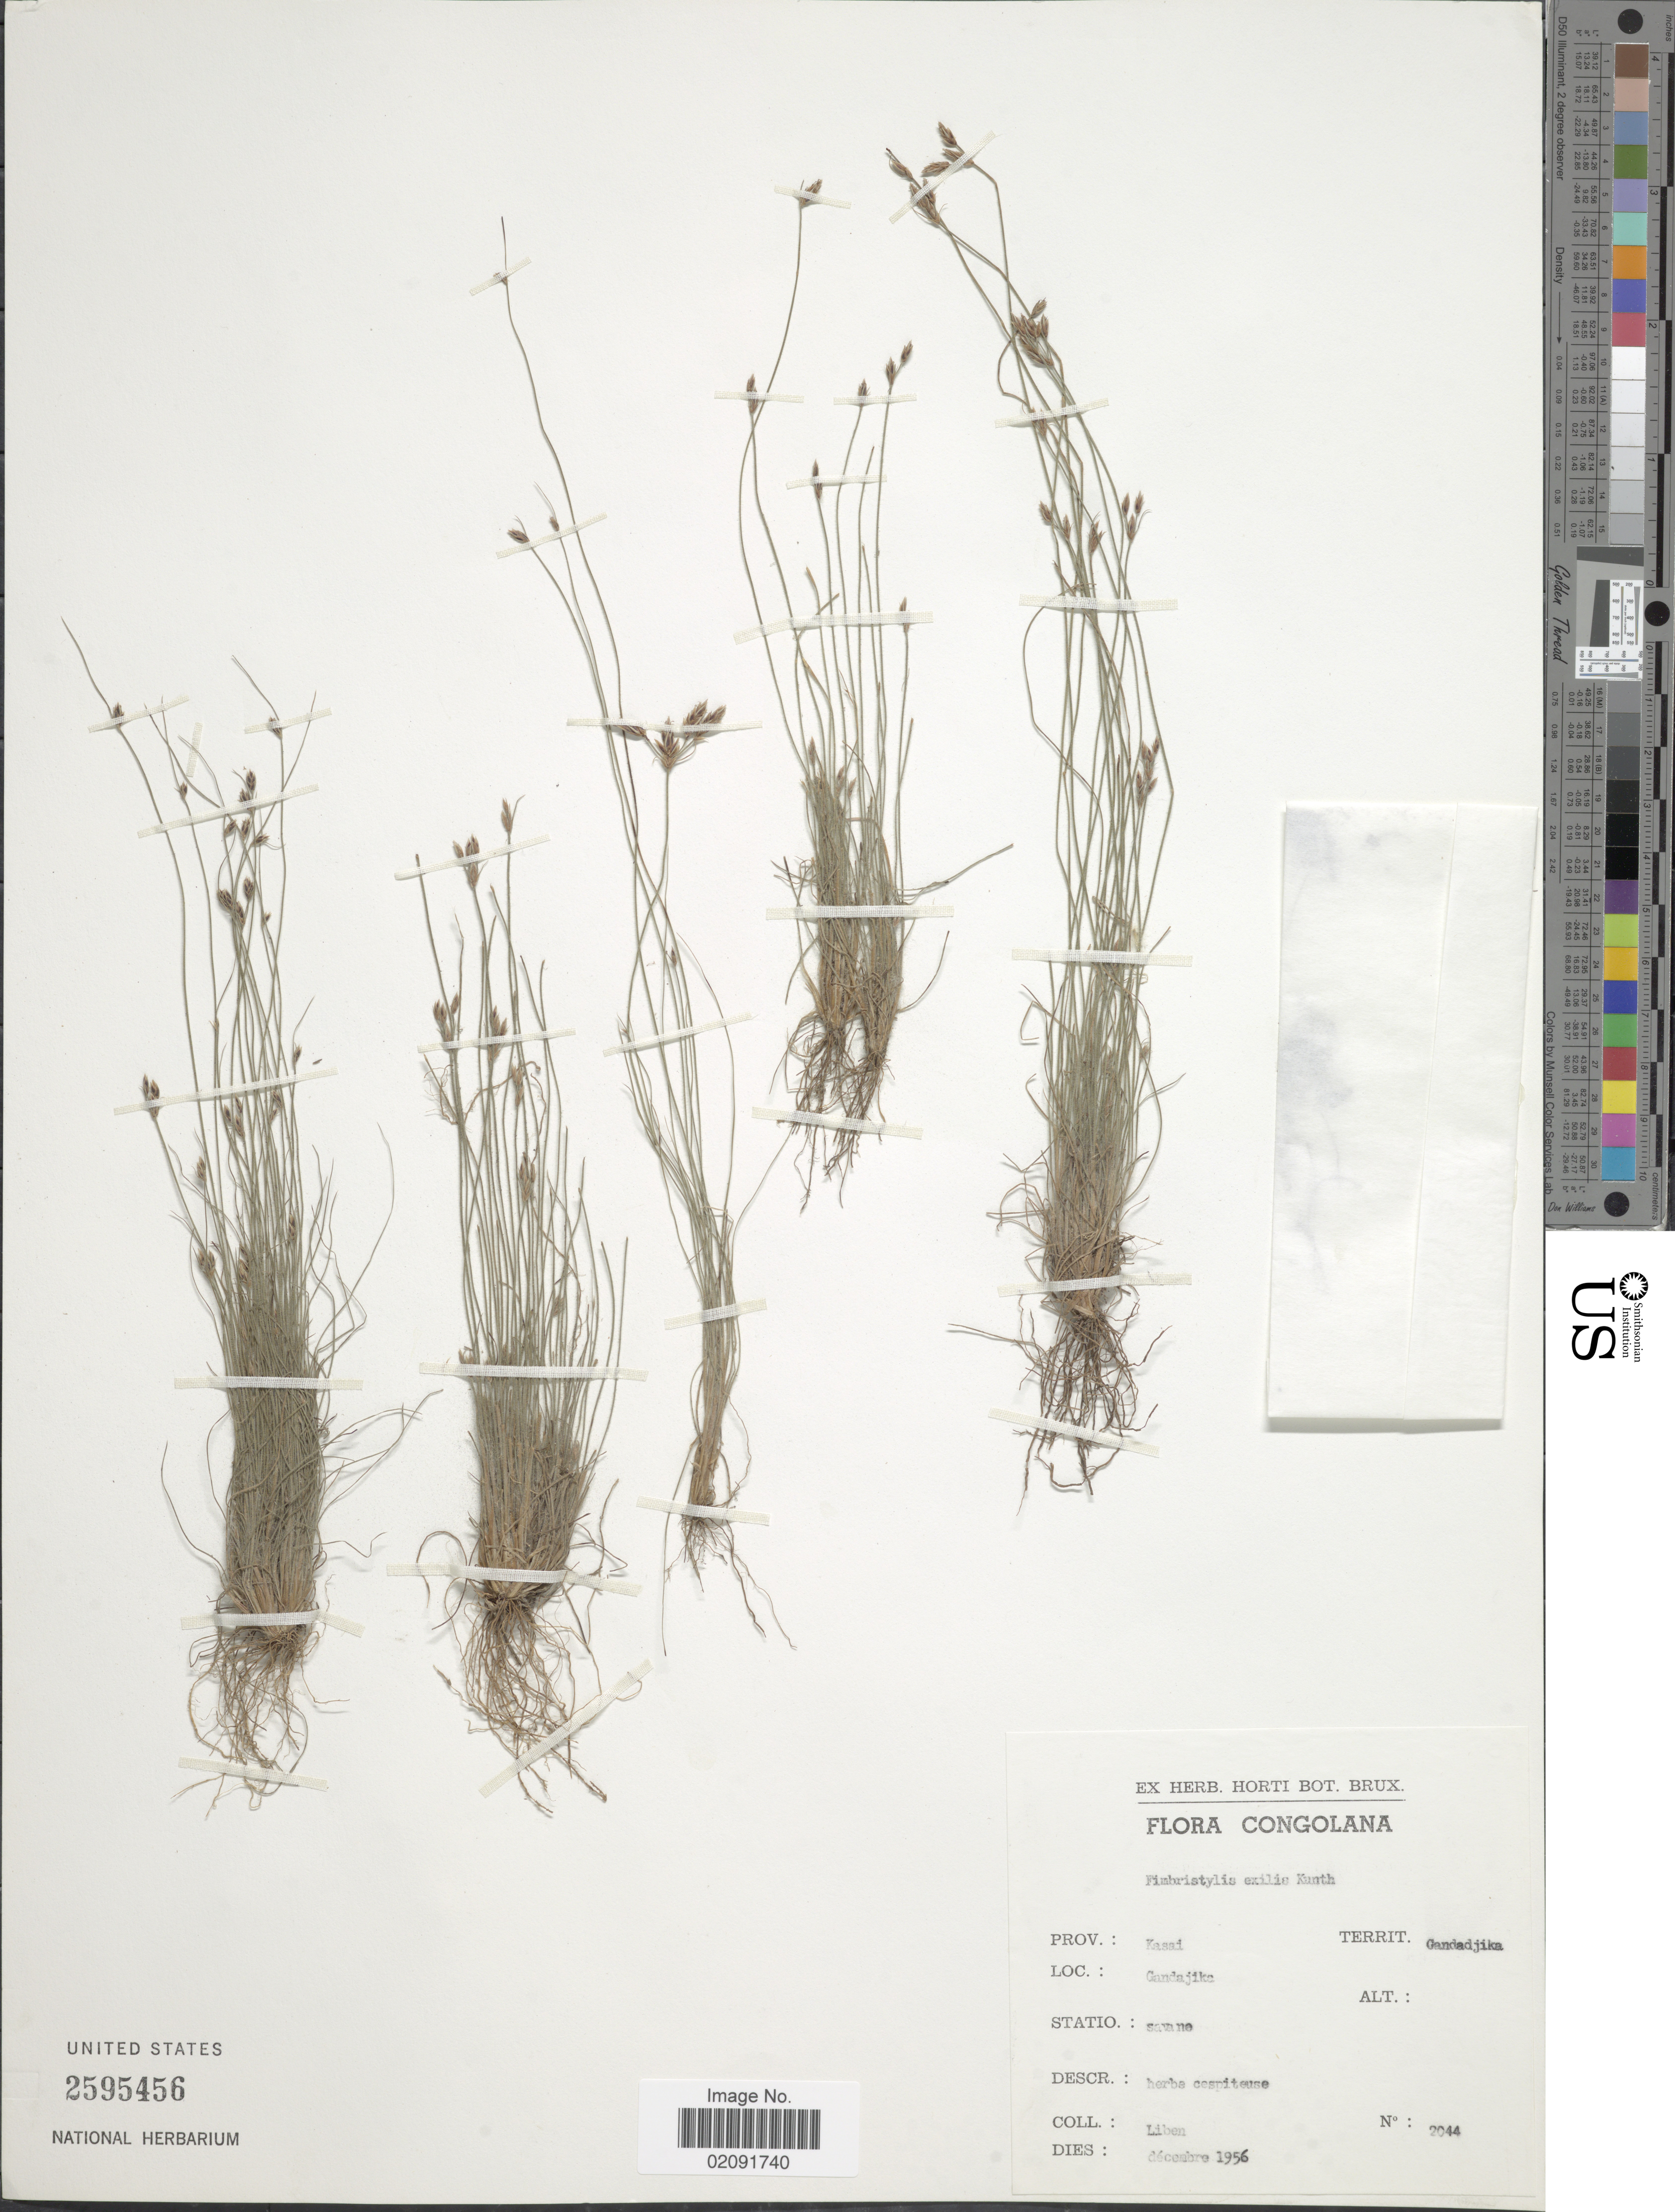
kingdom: Plantae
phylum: Tracheophyta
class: Liliopsida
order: Poales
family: Cyperaceae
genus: Bulbostylis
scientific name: Bulbostylis hispidula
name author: (Vahl) R.W. Haines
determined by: Strong, Mark T., (BOT), Smithsonian Institution - National Museum of Natural History (UNITED STATES)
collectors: Liben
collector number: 2044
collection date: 1956-12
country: Congo, Democratic Republic of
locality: Prov. Kasai. Territ. Gandadjika. Gandajika. Congolana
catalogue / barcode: US 2595456